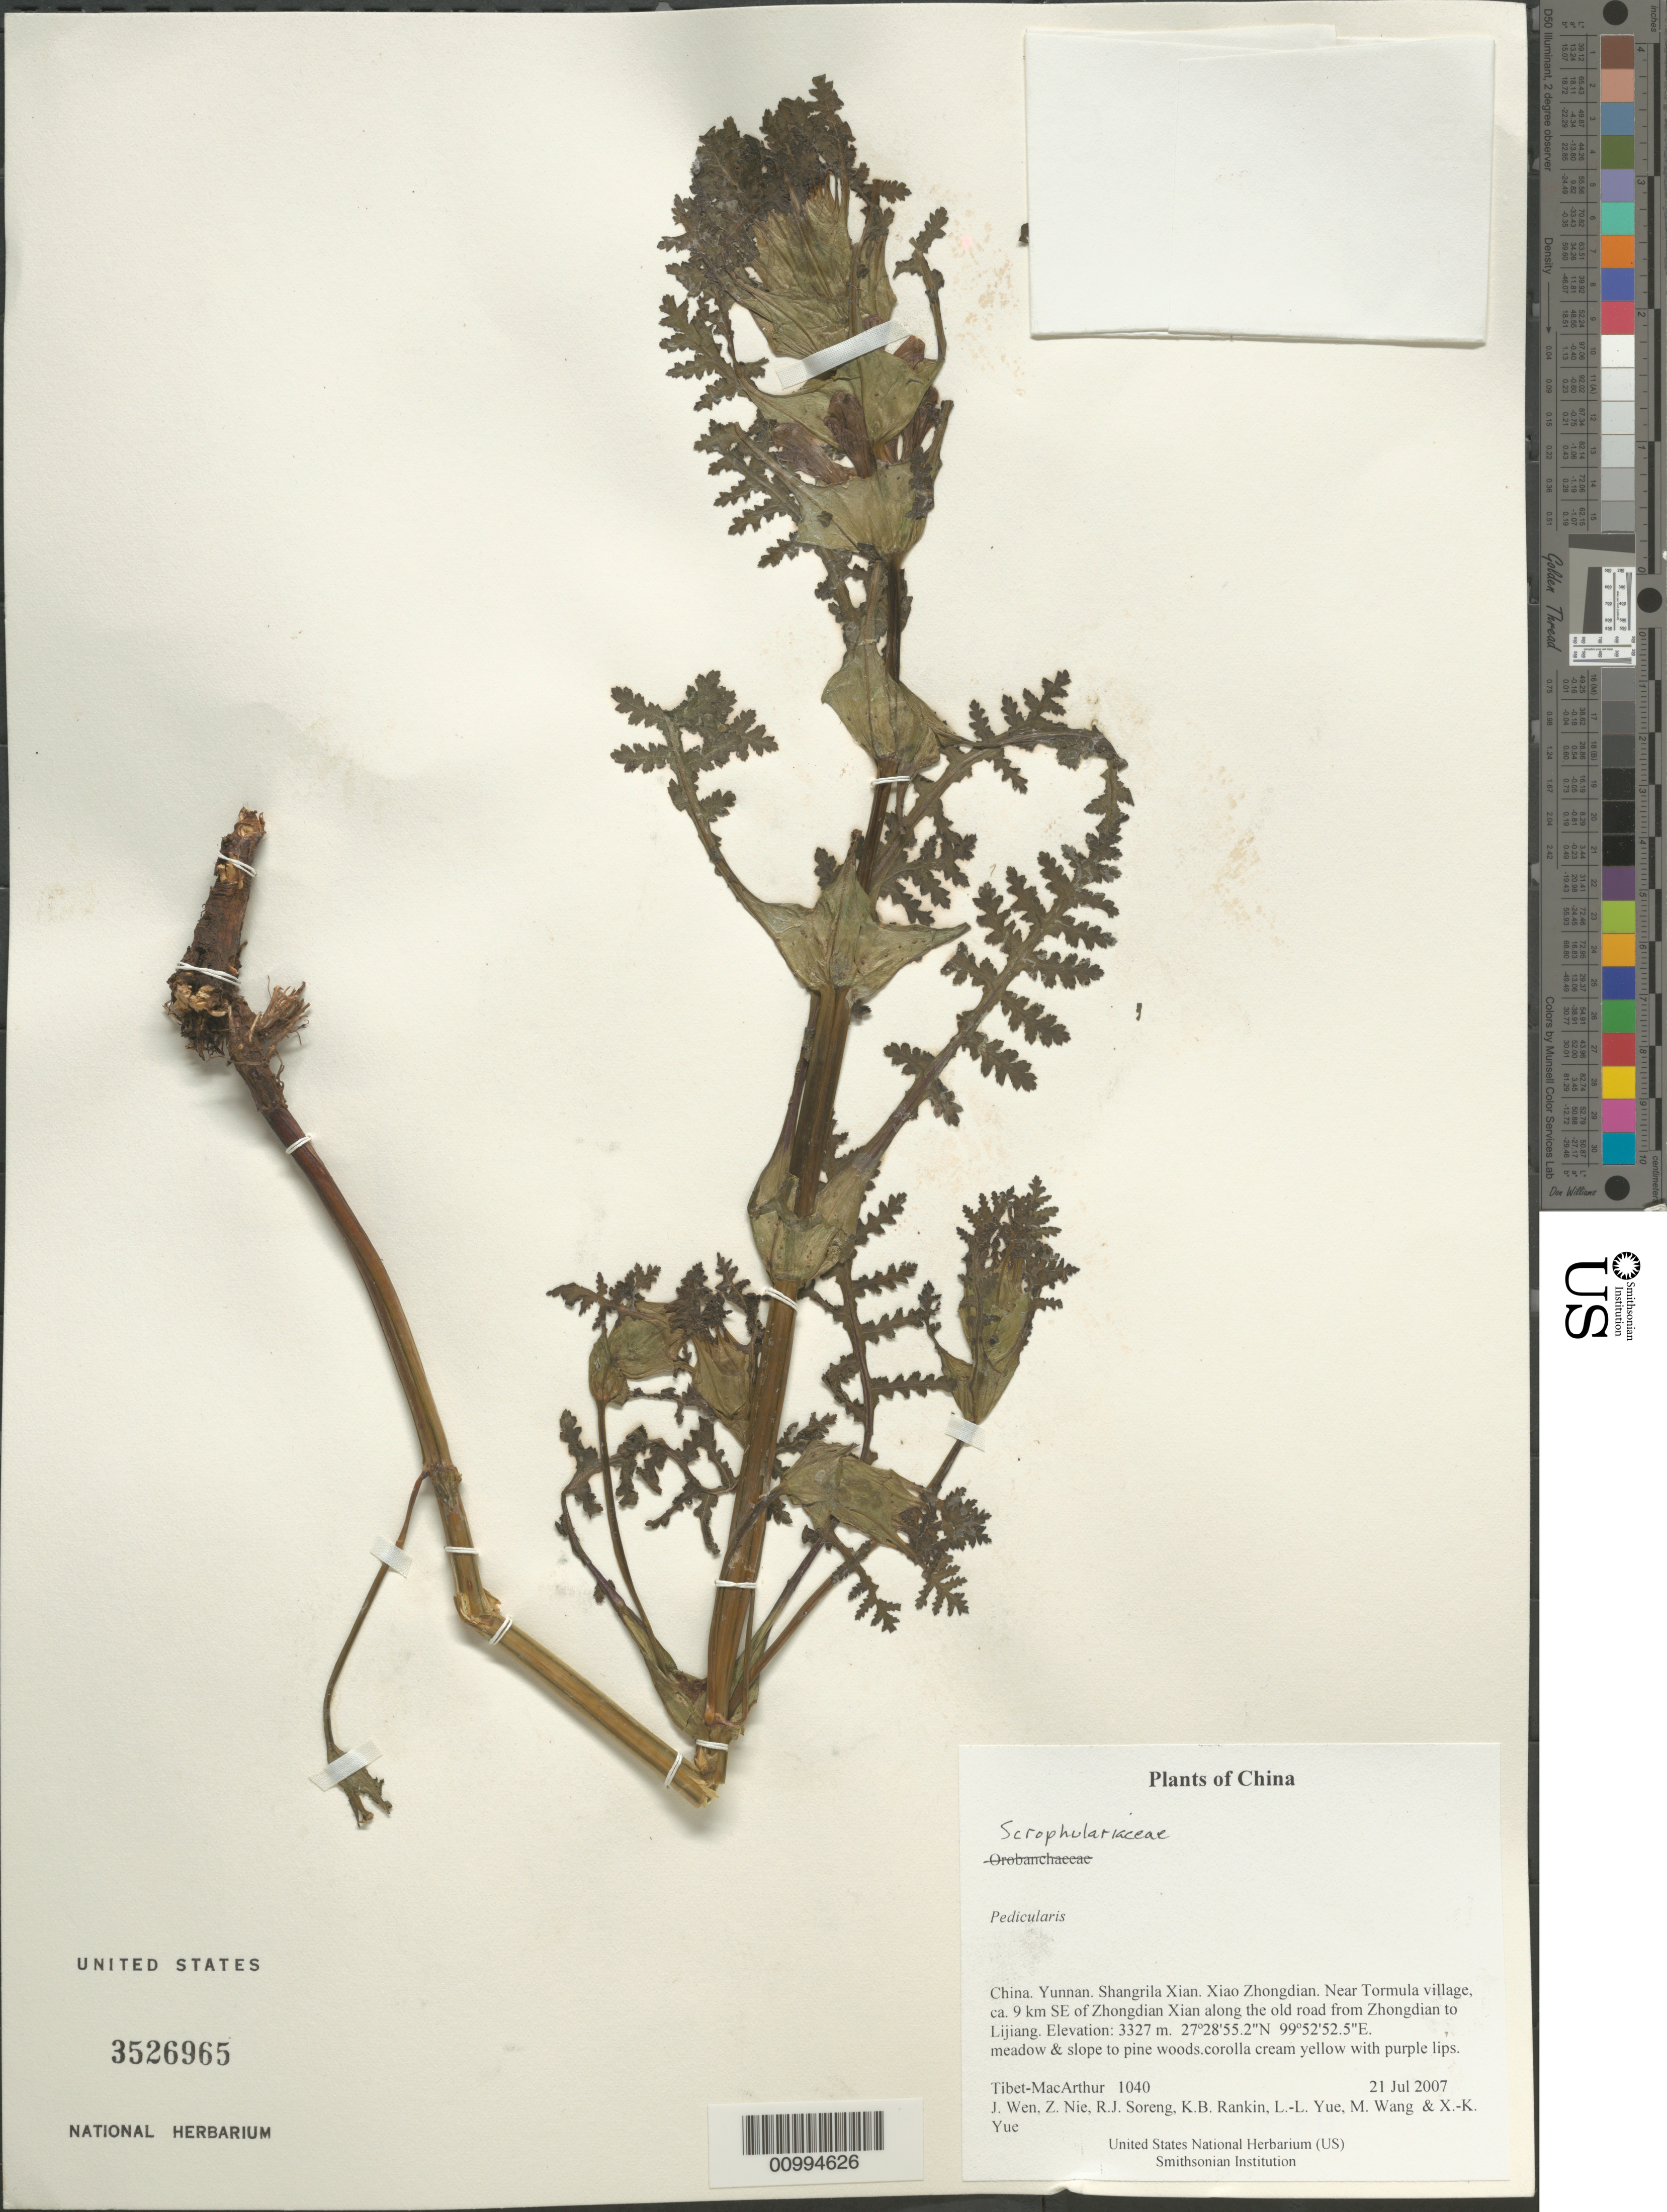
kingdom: Plantae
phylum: Tracheophyta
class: Magnoliopsida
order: Lamiales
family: Orobanchaceae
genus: Pedicularis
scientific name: Pedicularis sp.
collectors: Tibet-MacArthur, J. Wen, Z. Nie, R. J. Soreng, K. Rankin, L. Yue, M. Wang & X. Yue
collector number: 1040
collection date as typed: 21 Jul 2007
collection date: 2007-07-21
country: China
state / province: Yunnan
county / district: Shangrila Xian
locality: Xiao Zhongdian. Near Tormula village, ca. 9 km SE of Zhongdian Xian along the old road from Zhongdian to Lijiang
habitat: meadow & slope to pine woods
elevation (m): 3327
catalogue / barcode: US 3526965